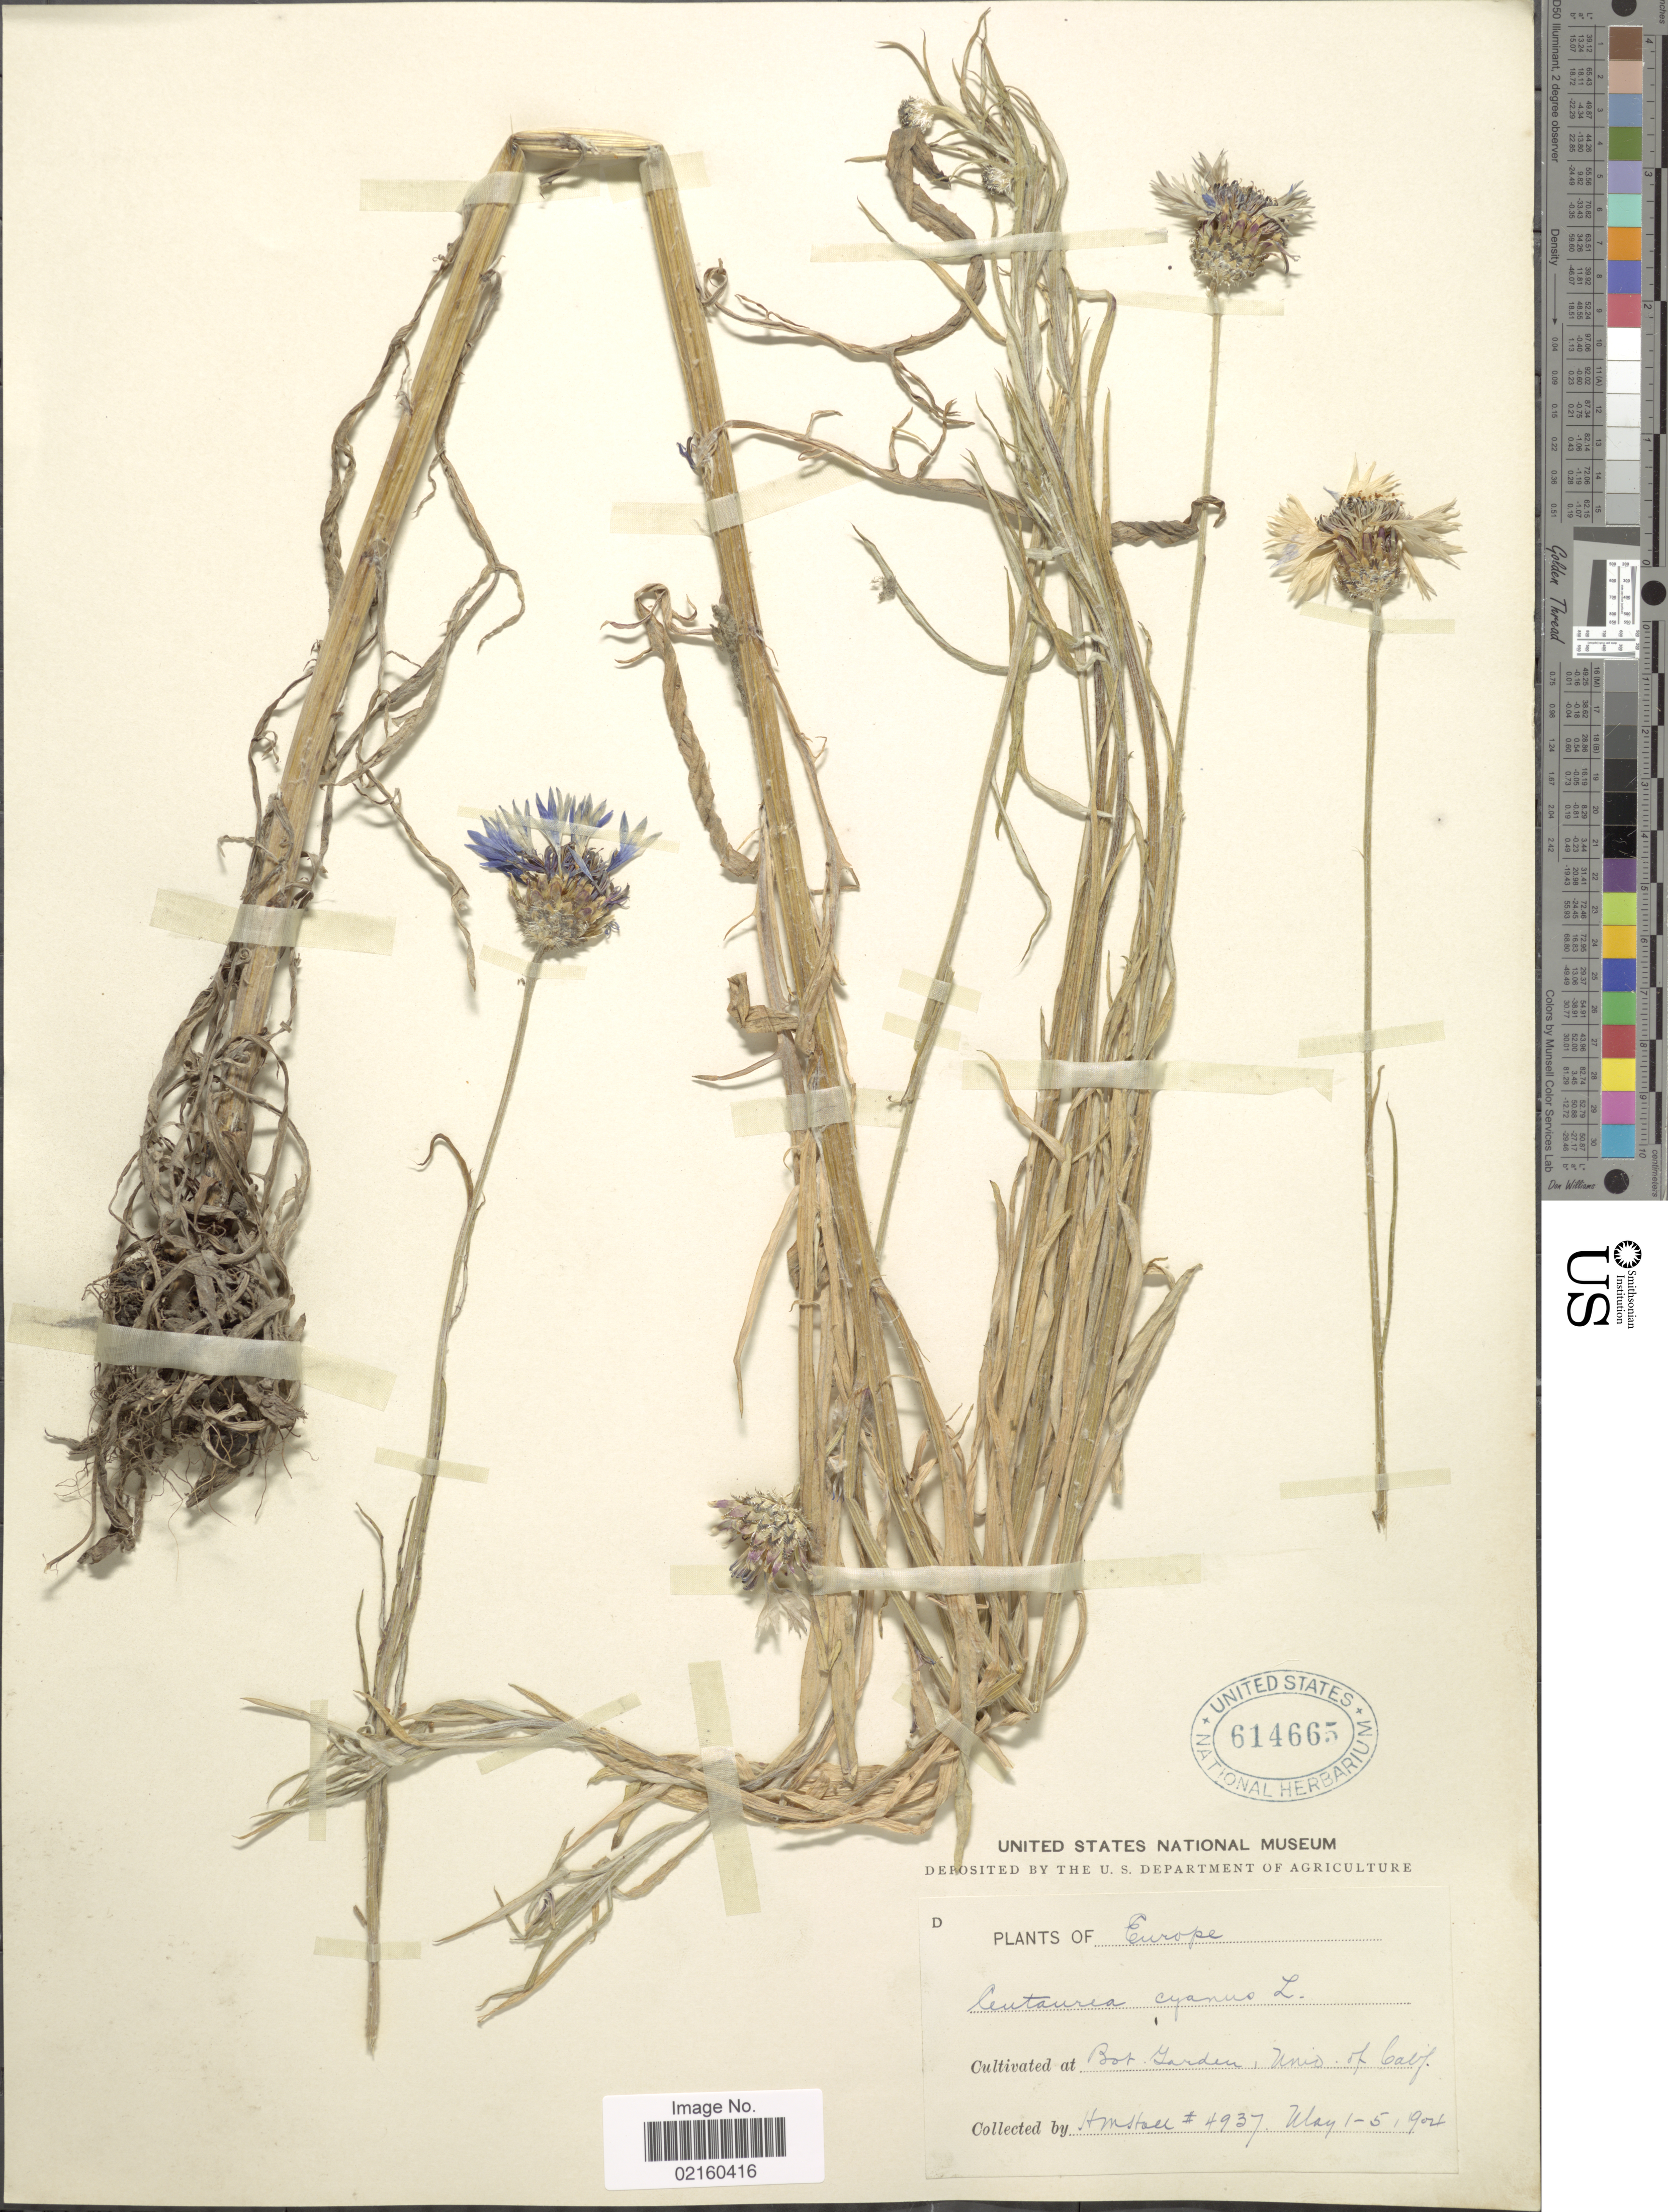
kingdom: Plantae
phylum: Tracheophyta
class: Magnoliopsida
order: Asterales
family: Asteraceae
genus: Centaurea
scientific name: Centaurea cyanus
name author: L.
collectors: H. M. Hall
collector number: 4937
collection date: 1904-05-01/1904-05-05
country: United States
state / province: California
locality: Europe, Bot. Garden, Univ. of Calif.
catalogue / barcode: US 614665